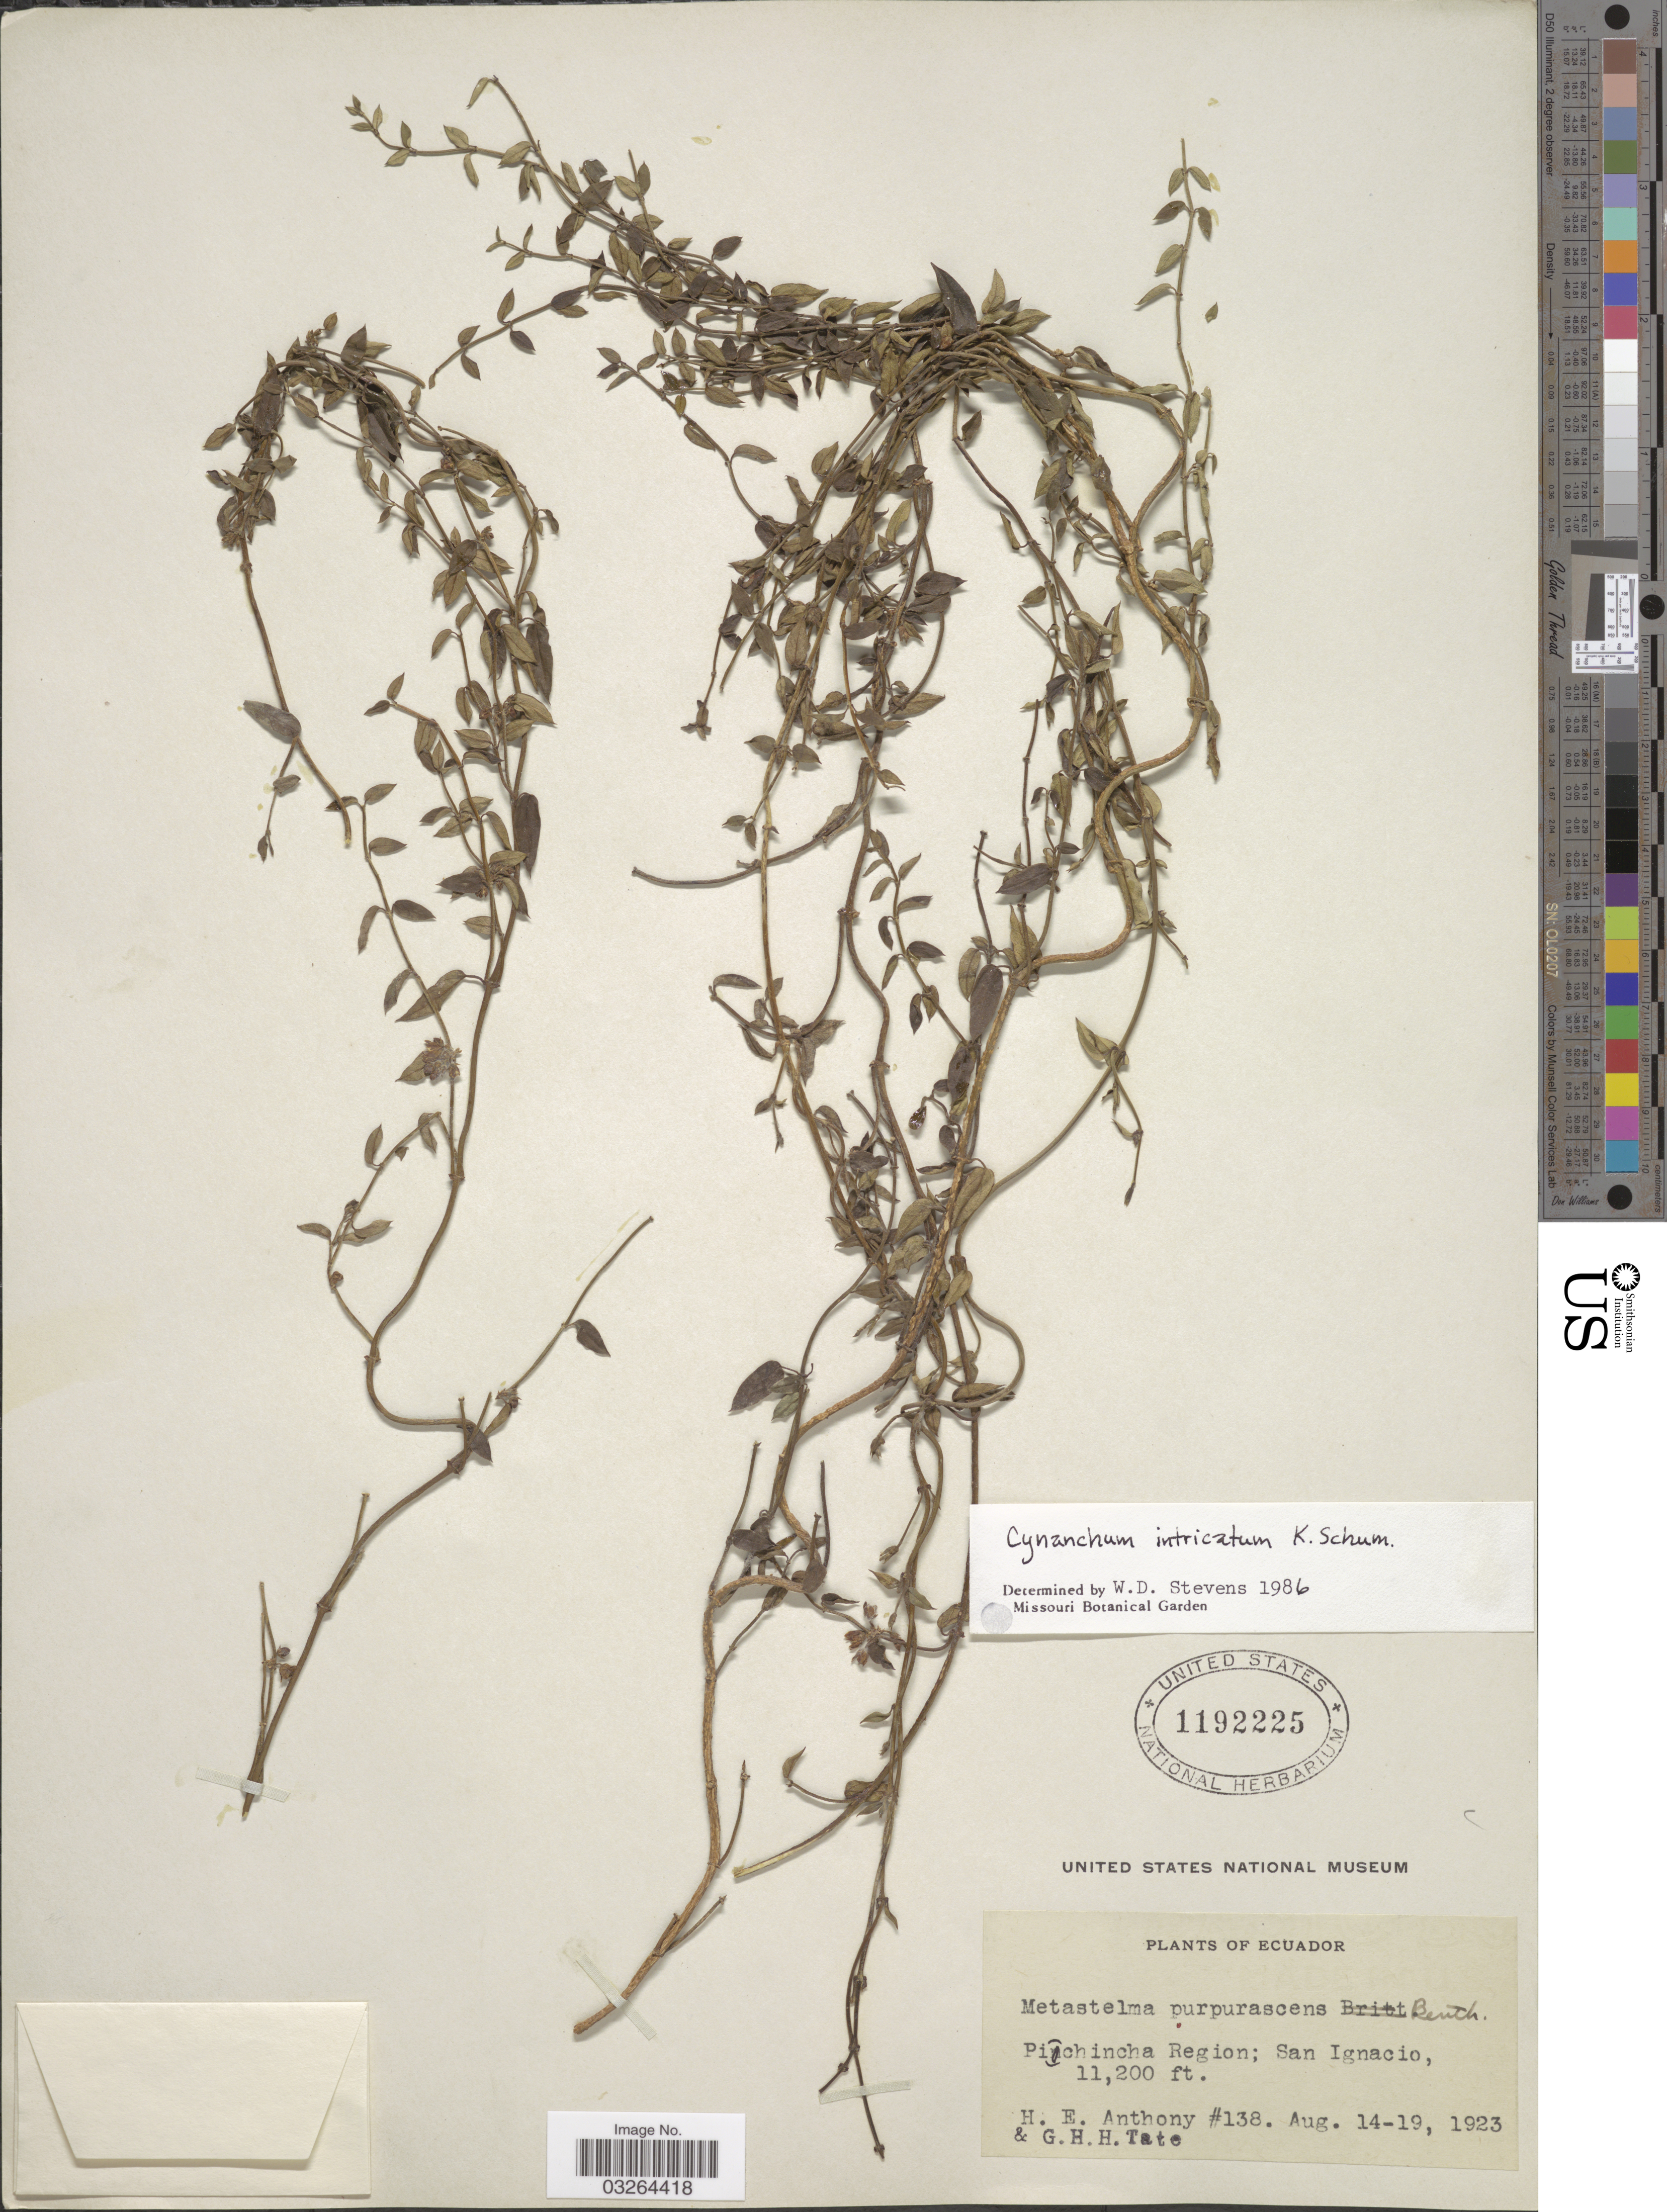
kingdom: Plantae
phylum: Tracheophyta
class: Magnoliopsida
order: Gentianales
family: Apocynaceae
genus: Cynanchum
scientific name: Cynanchum intricatum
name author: K. Schum.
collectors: H. E. Anthony & G. H. H.Tate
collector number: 138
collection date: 1923-08-14/1923-08-19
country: Ecuador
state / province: Pichincha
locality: Pichincha Region: San Ignacio.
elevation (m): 3414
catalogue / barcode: US 1192225